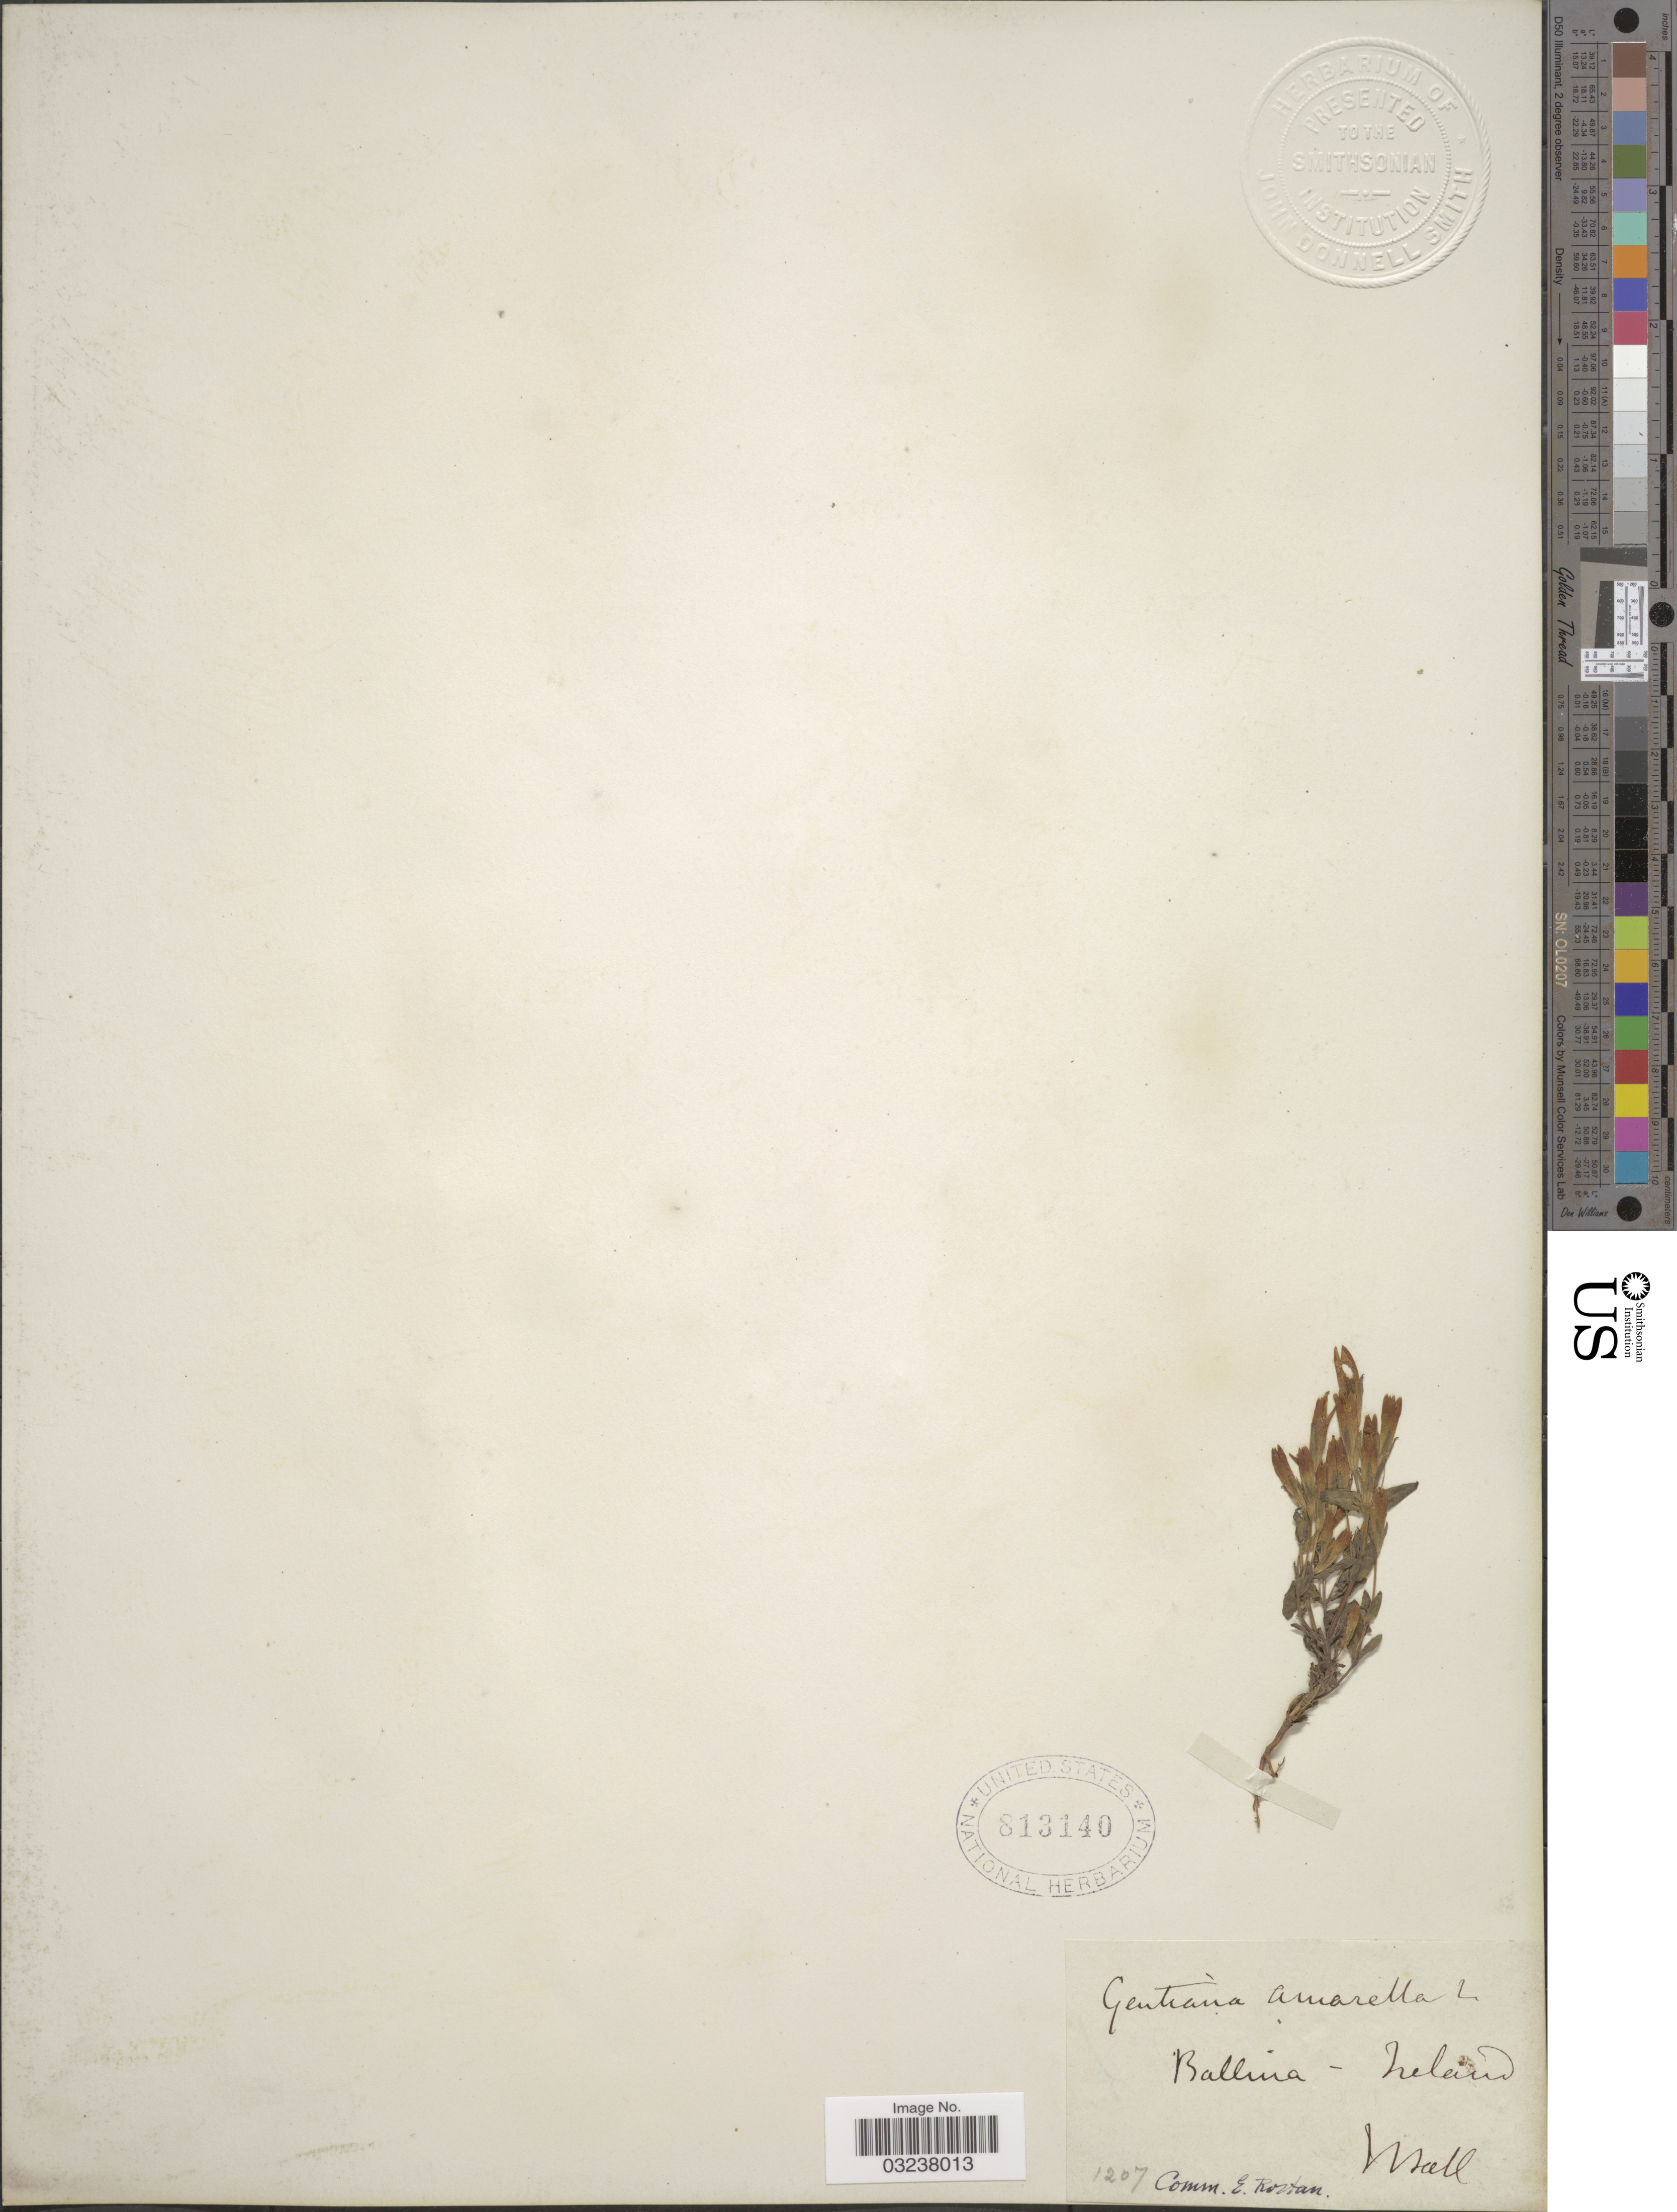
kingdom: Plantae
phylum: Tracheophyta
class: Magnoliopsida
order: Gentianales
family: Gentianaceae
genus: Gentianella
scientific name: Gentianella amarella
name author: (L.) Börner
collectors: J. Ball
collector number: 1207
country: Ireland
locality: Ballina.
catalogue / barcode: US 813140